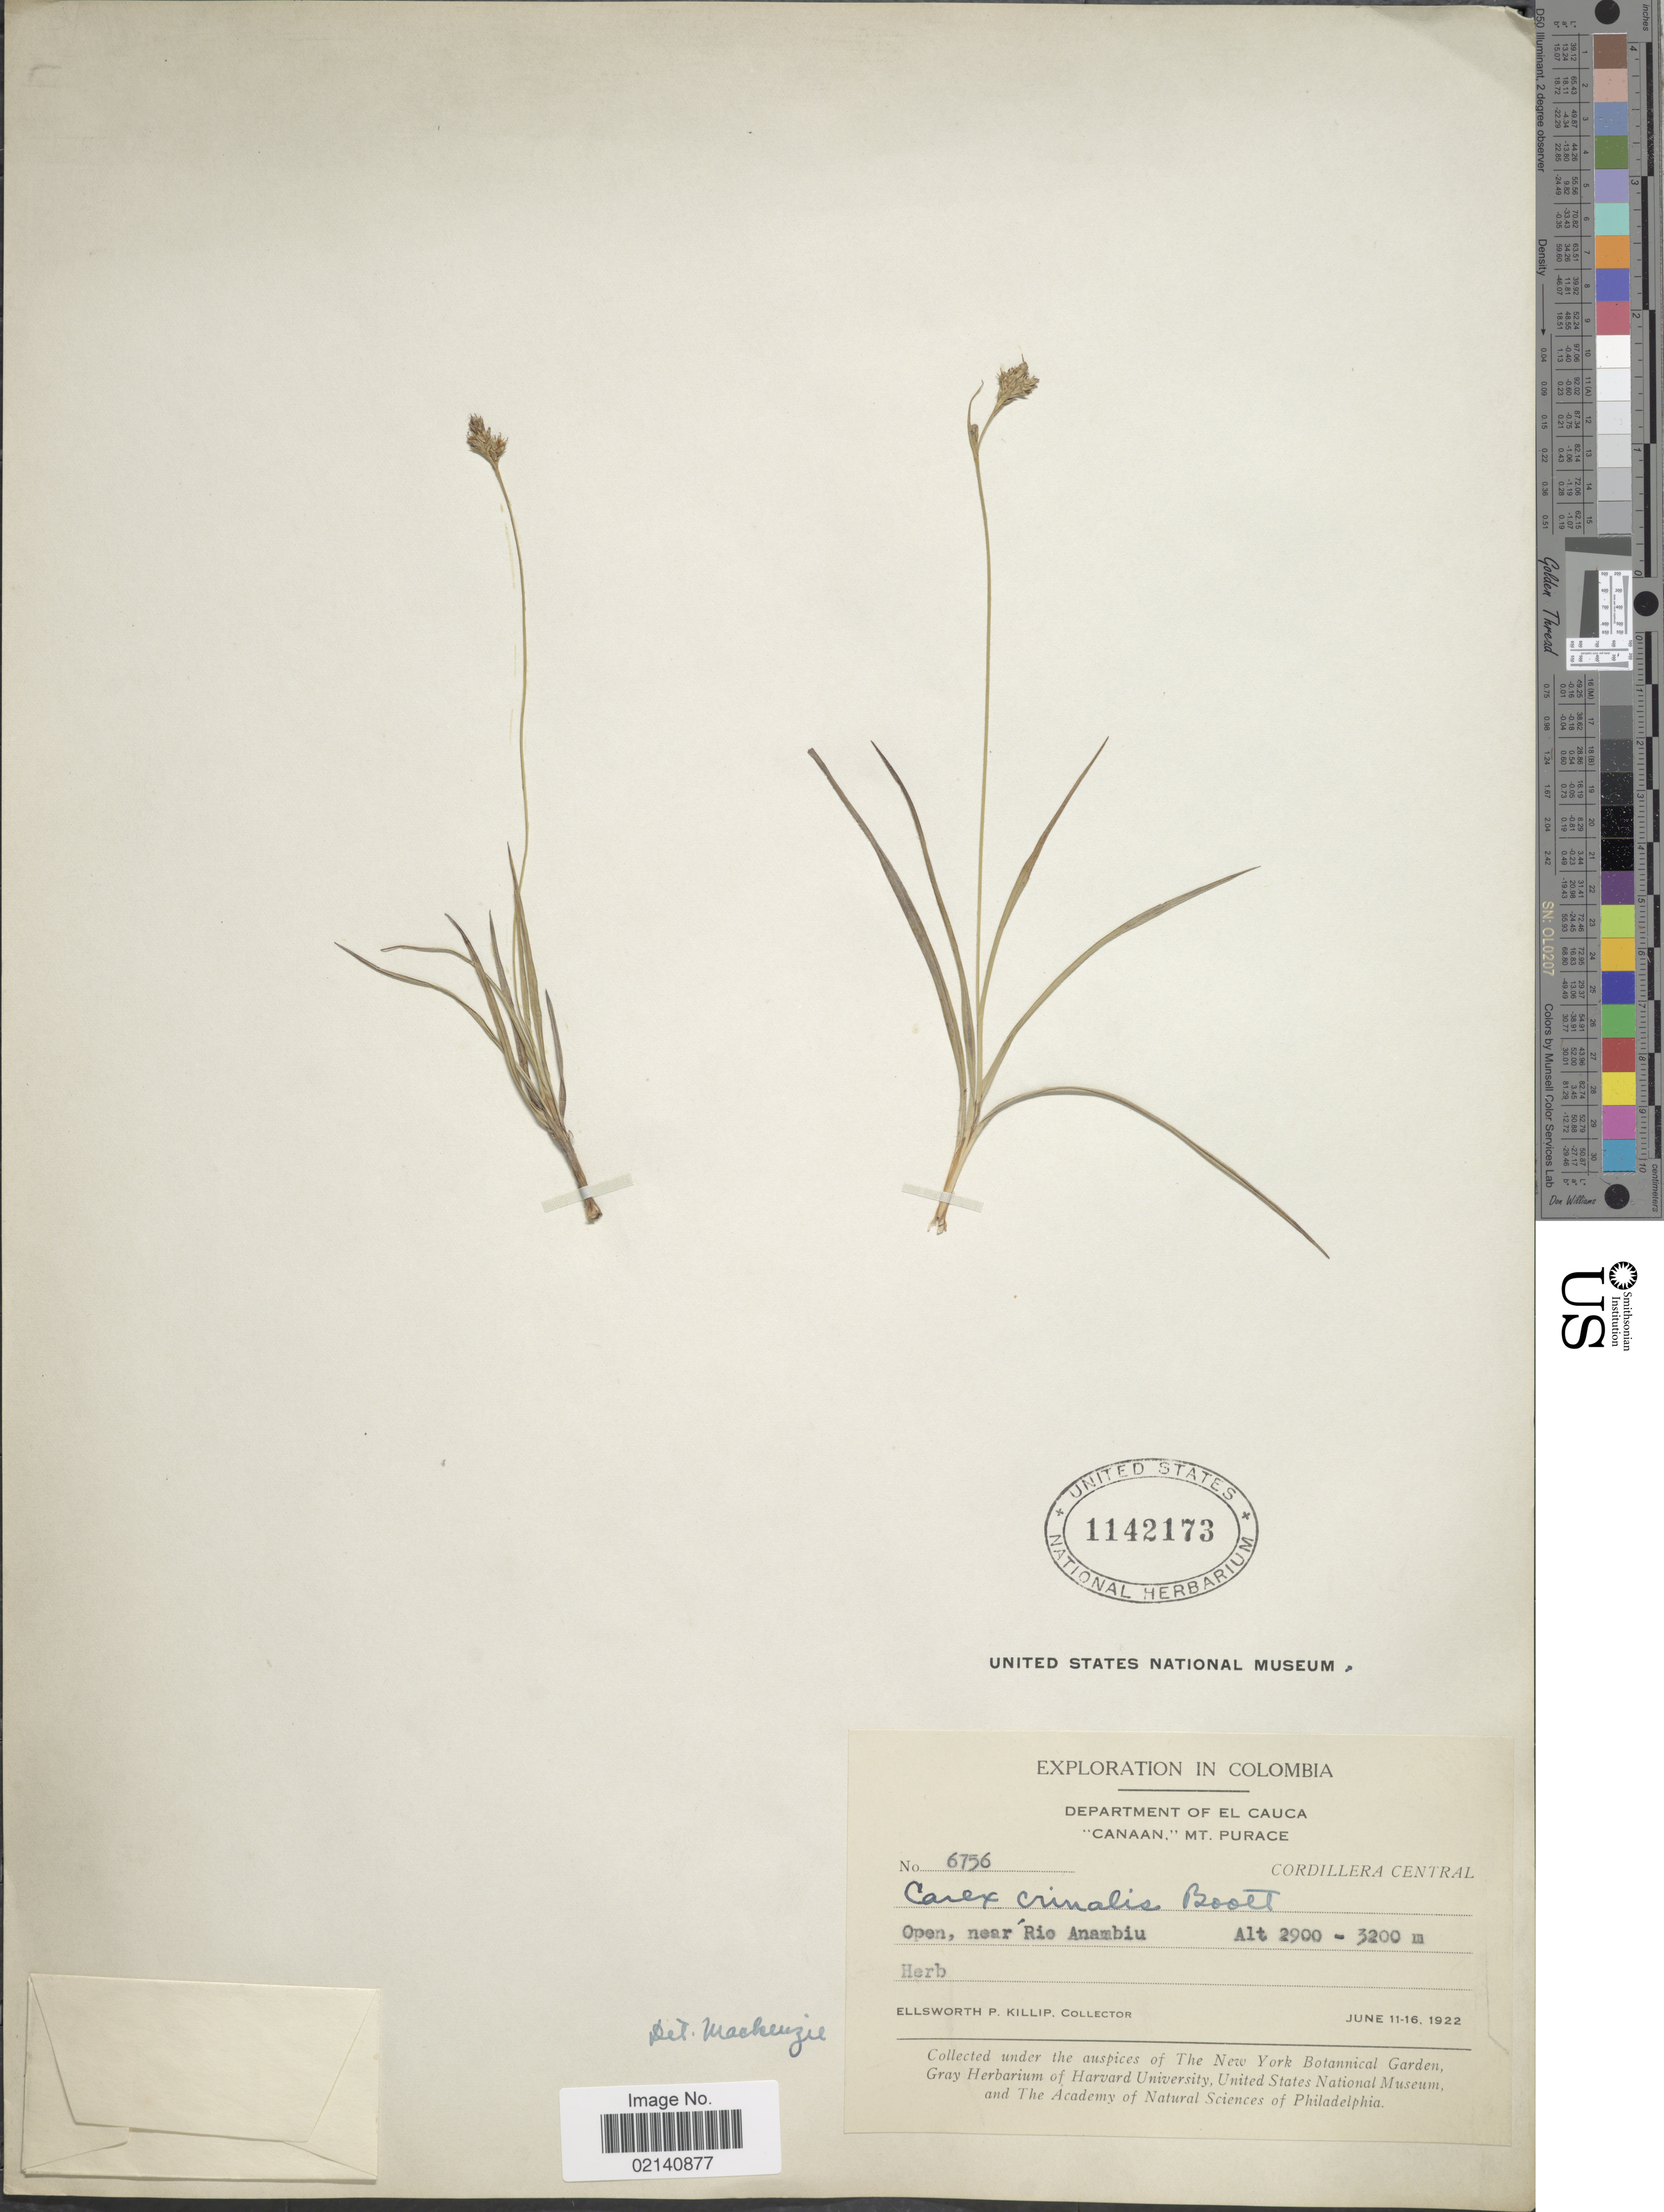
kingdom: Plantae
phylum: Tracheophyta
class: Liliopsida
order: Poales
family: Cyperaceae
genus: Carex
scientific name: Carex crinalis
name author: Boott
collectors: E. P. Killip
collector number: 6756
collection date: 1922-06-11/1922-06-16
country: Colombia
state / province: Cauca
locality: Department of El Cauca, Cordillera Central, open, near Rio Anambiu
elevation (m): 2900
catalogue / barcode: US 1142173